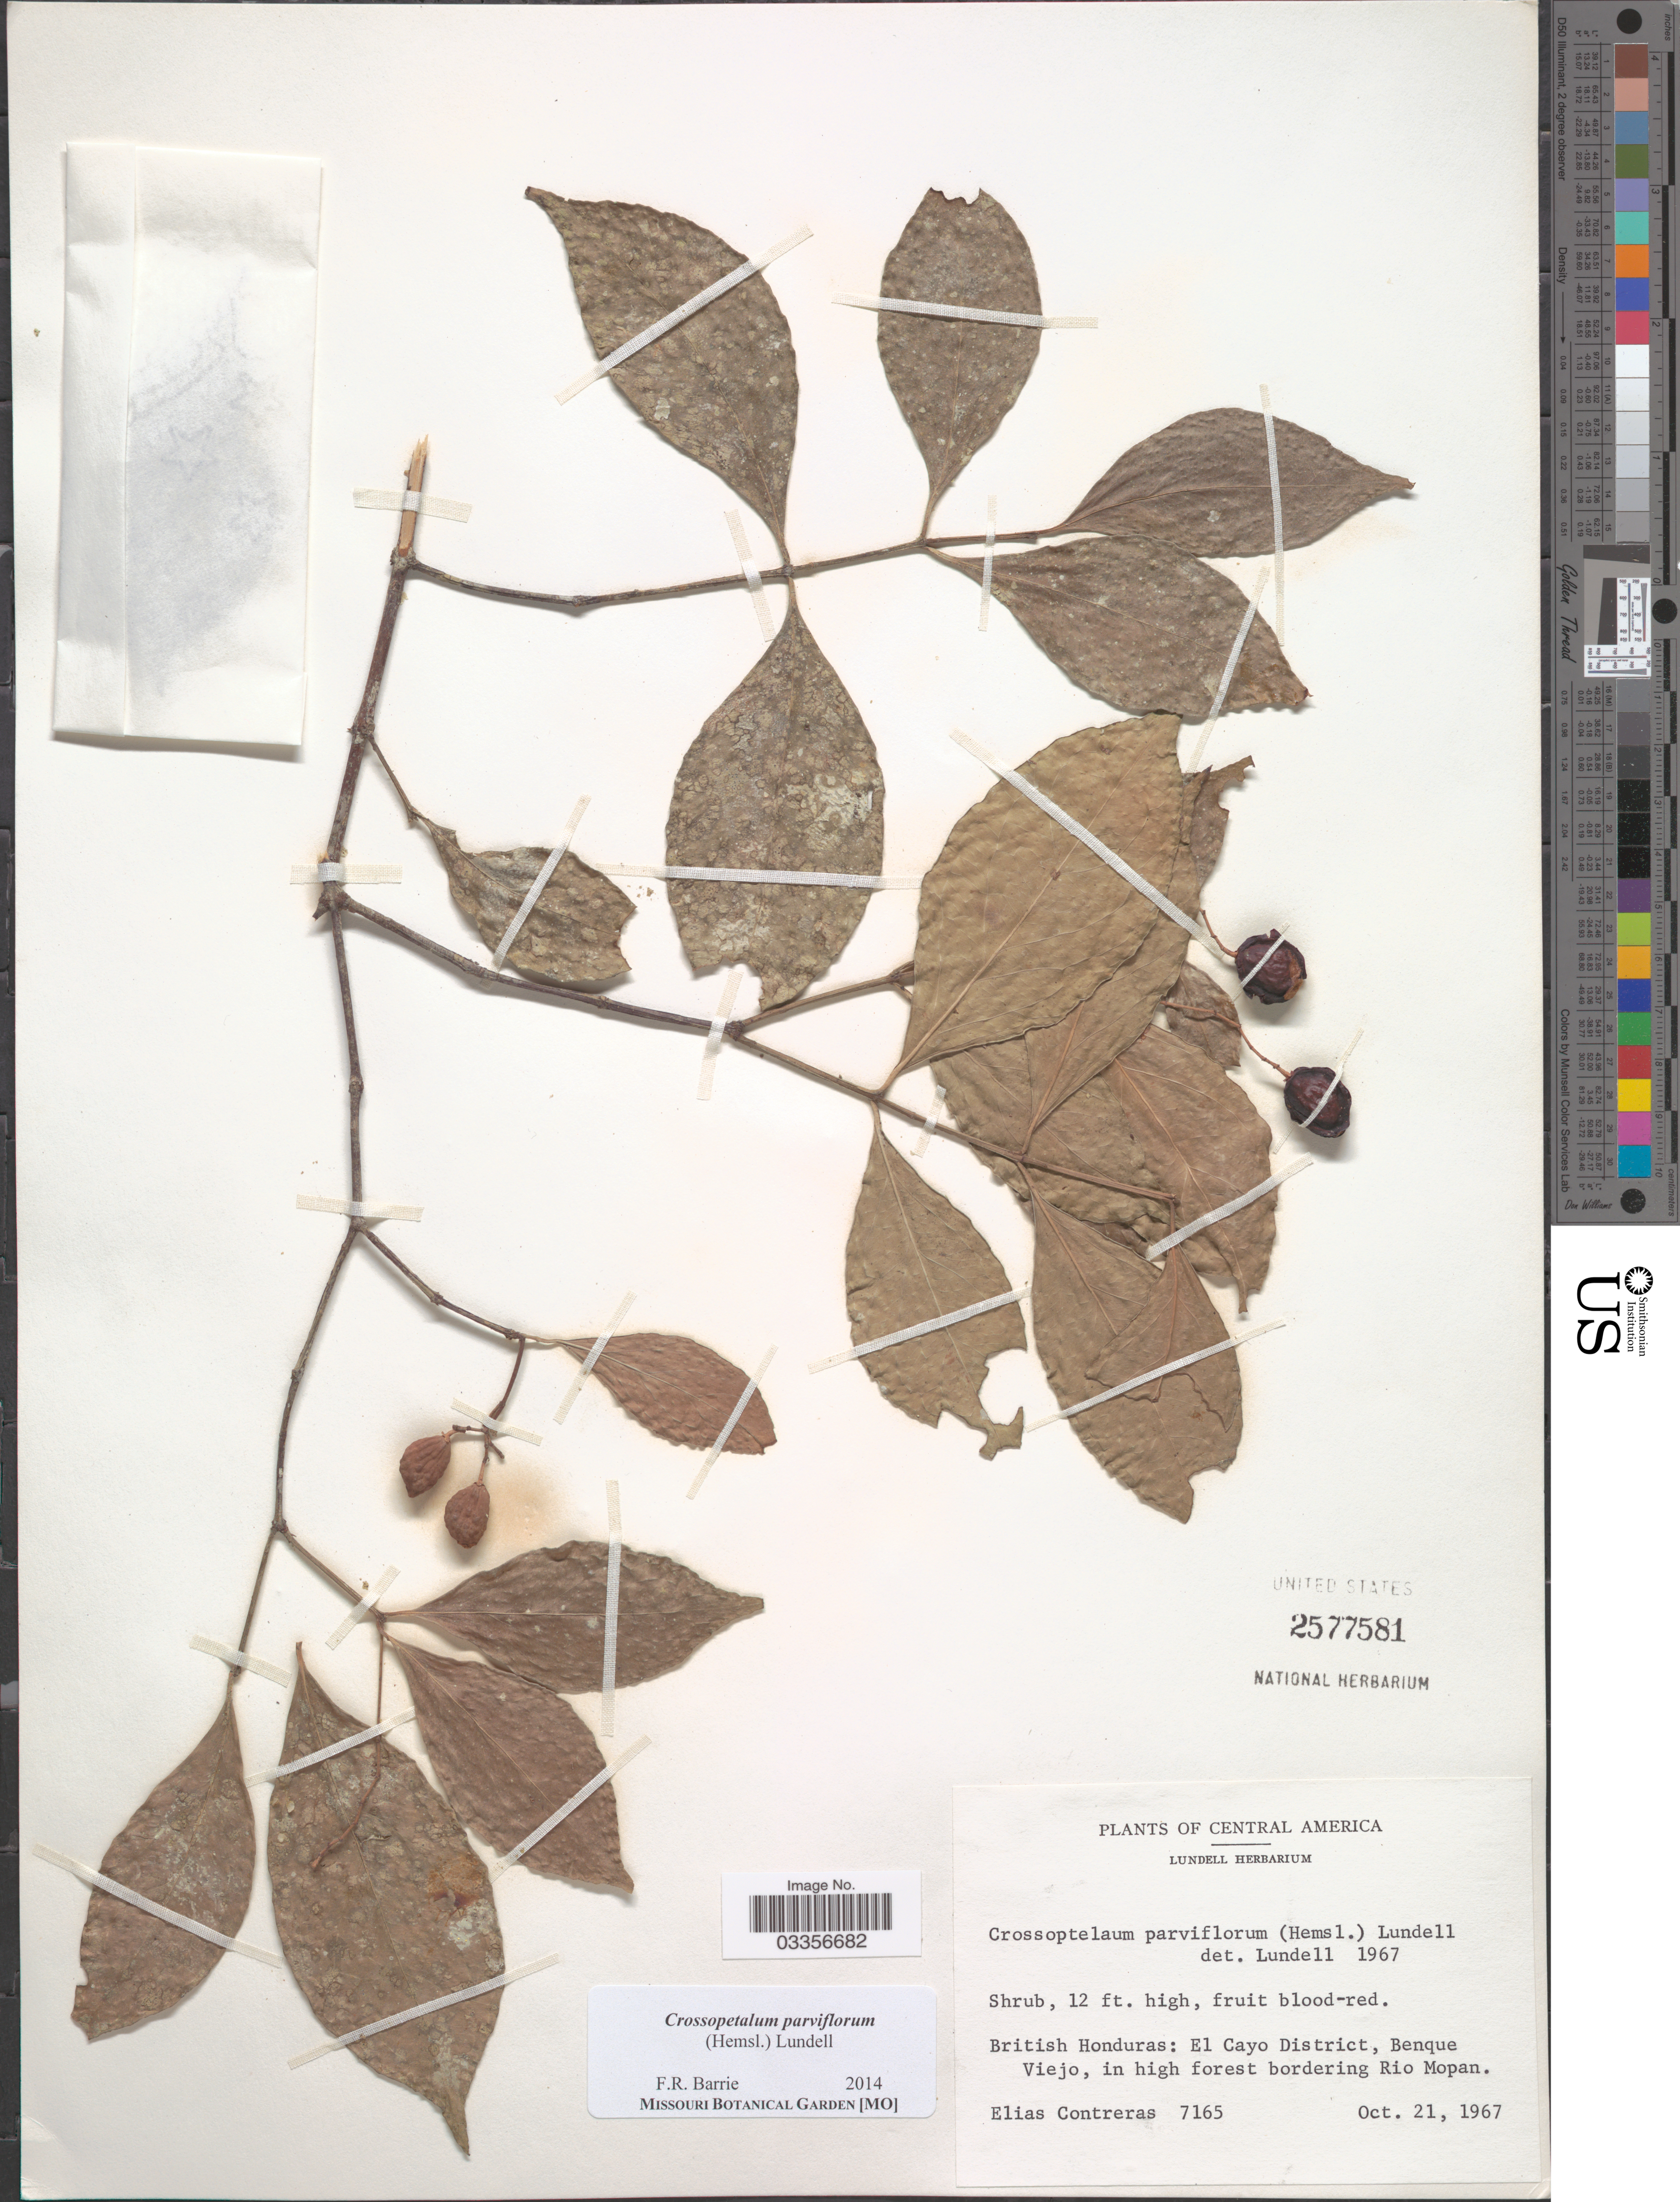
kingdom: Plantae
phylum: Tracheophyta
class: Magnoliopsida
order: Celastrales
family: Celastraceae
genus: Crossopetalum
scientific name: Crossopetalum parviflorum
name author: L.O. Williams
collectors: E. Contreras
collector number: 7165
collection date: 1967-10-21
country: Belize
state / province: Cayo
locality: British Honduras: El Cayo District, Bosque Viejo, in high forest bordering Rio Mopan.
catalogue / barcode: US 2577581